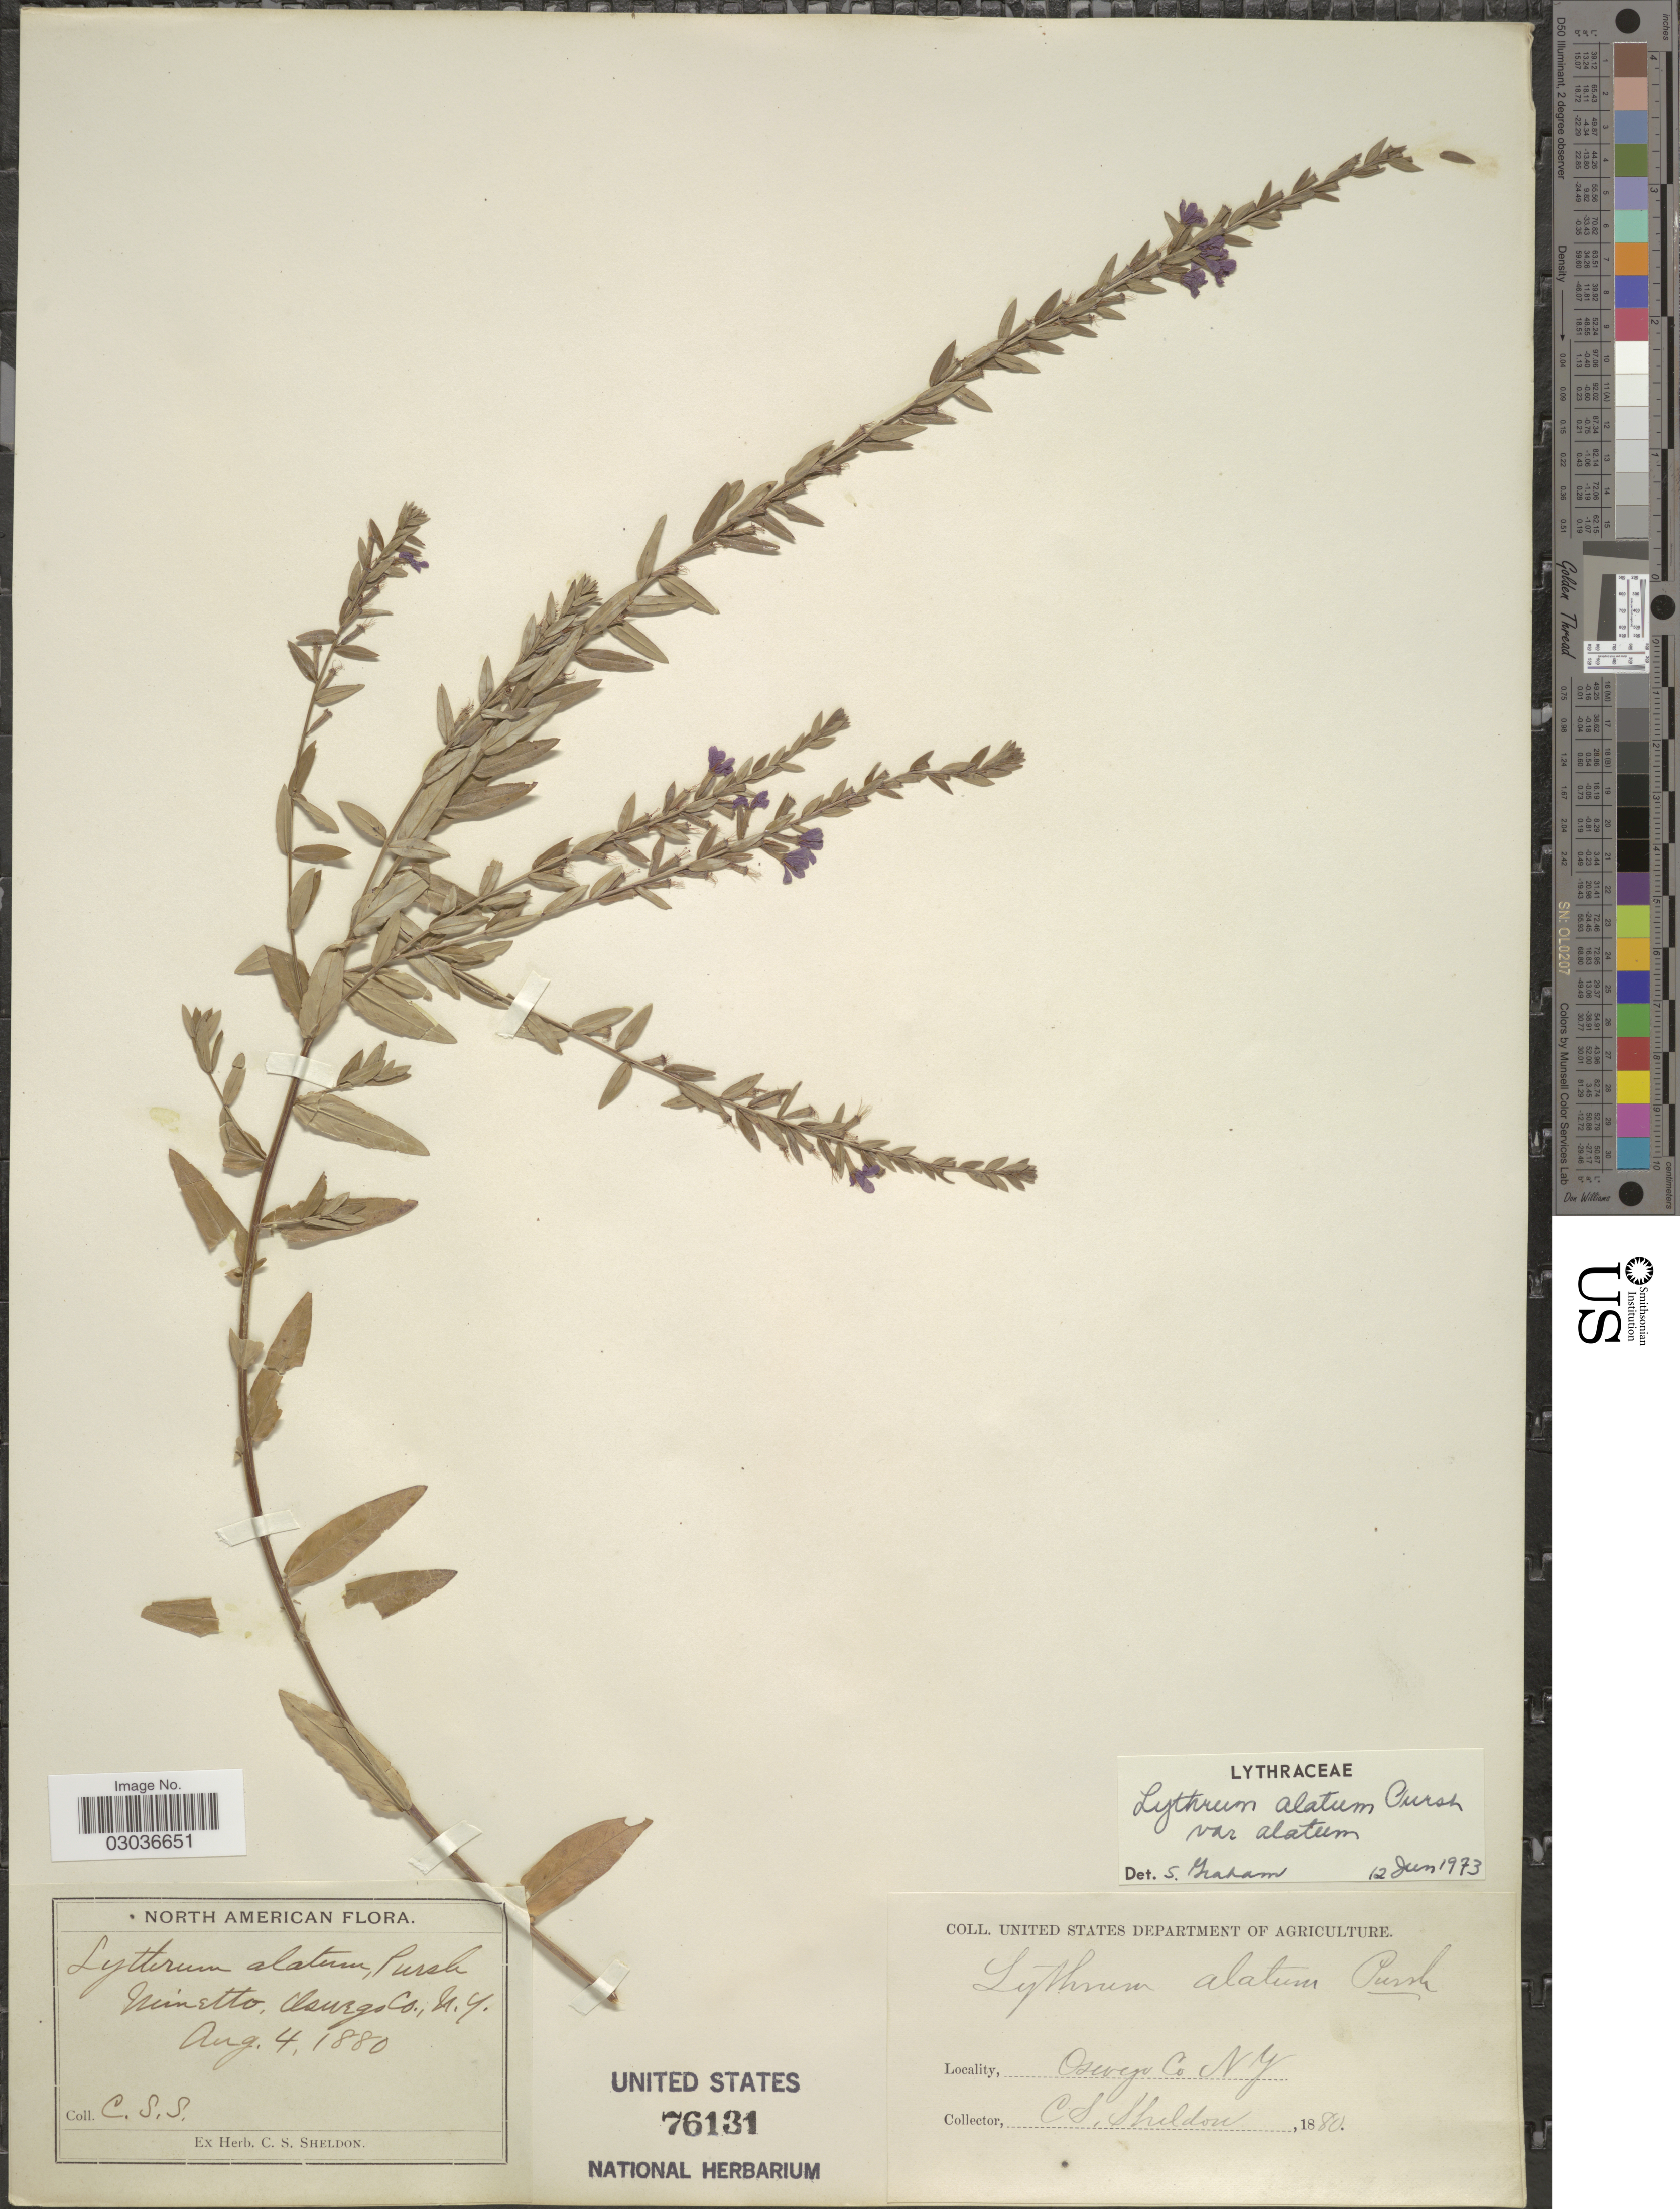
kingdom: Plantae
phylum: Tracheophyta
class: Magnoliopsida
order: Myrtales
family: Lythraceae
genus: Lythrum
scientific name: Lythrum alatum var. alatum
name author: Pursh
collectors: C. S. Sheldon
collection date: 1880-08-04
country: United States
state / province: New York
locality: Minetto, Oswego Co., N.Y.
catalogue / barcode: US 76131